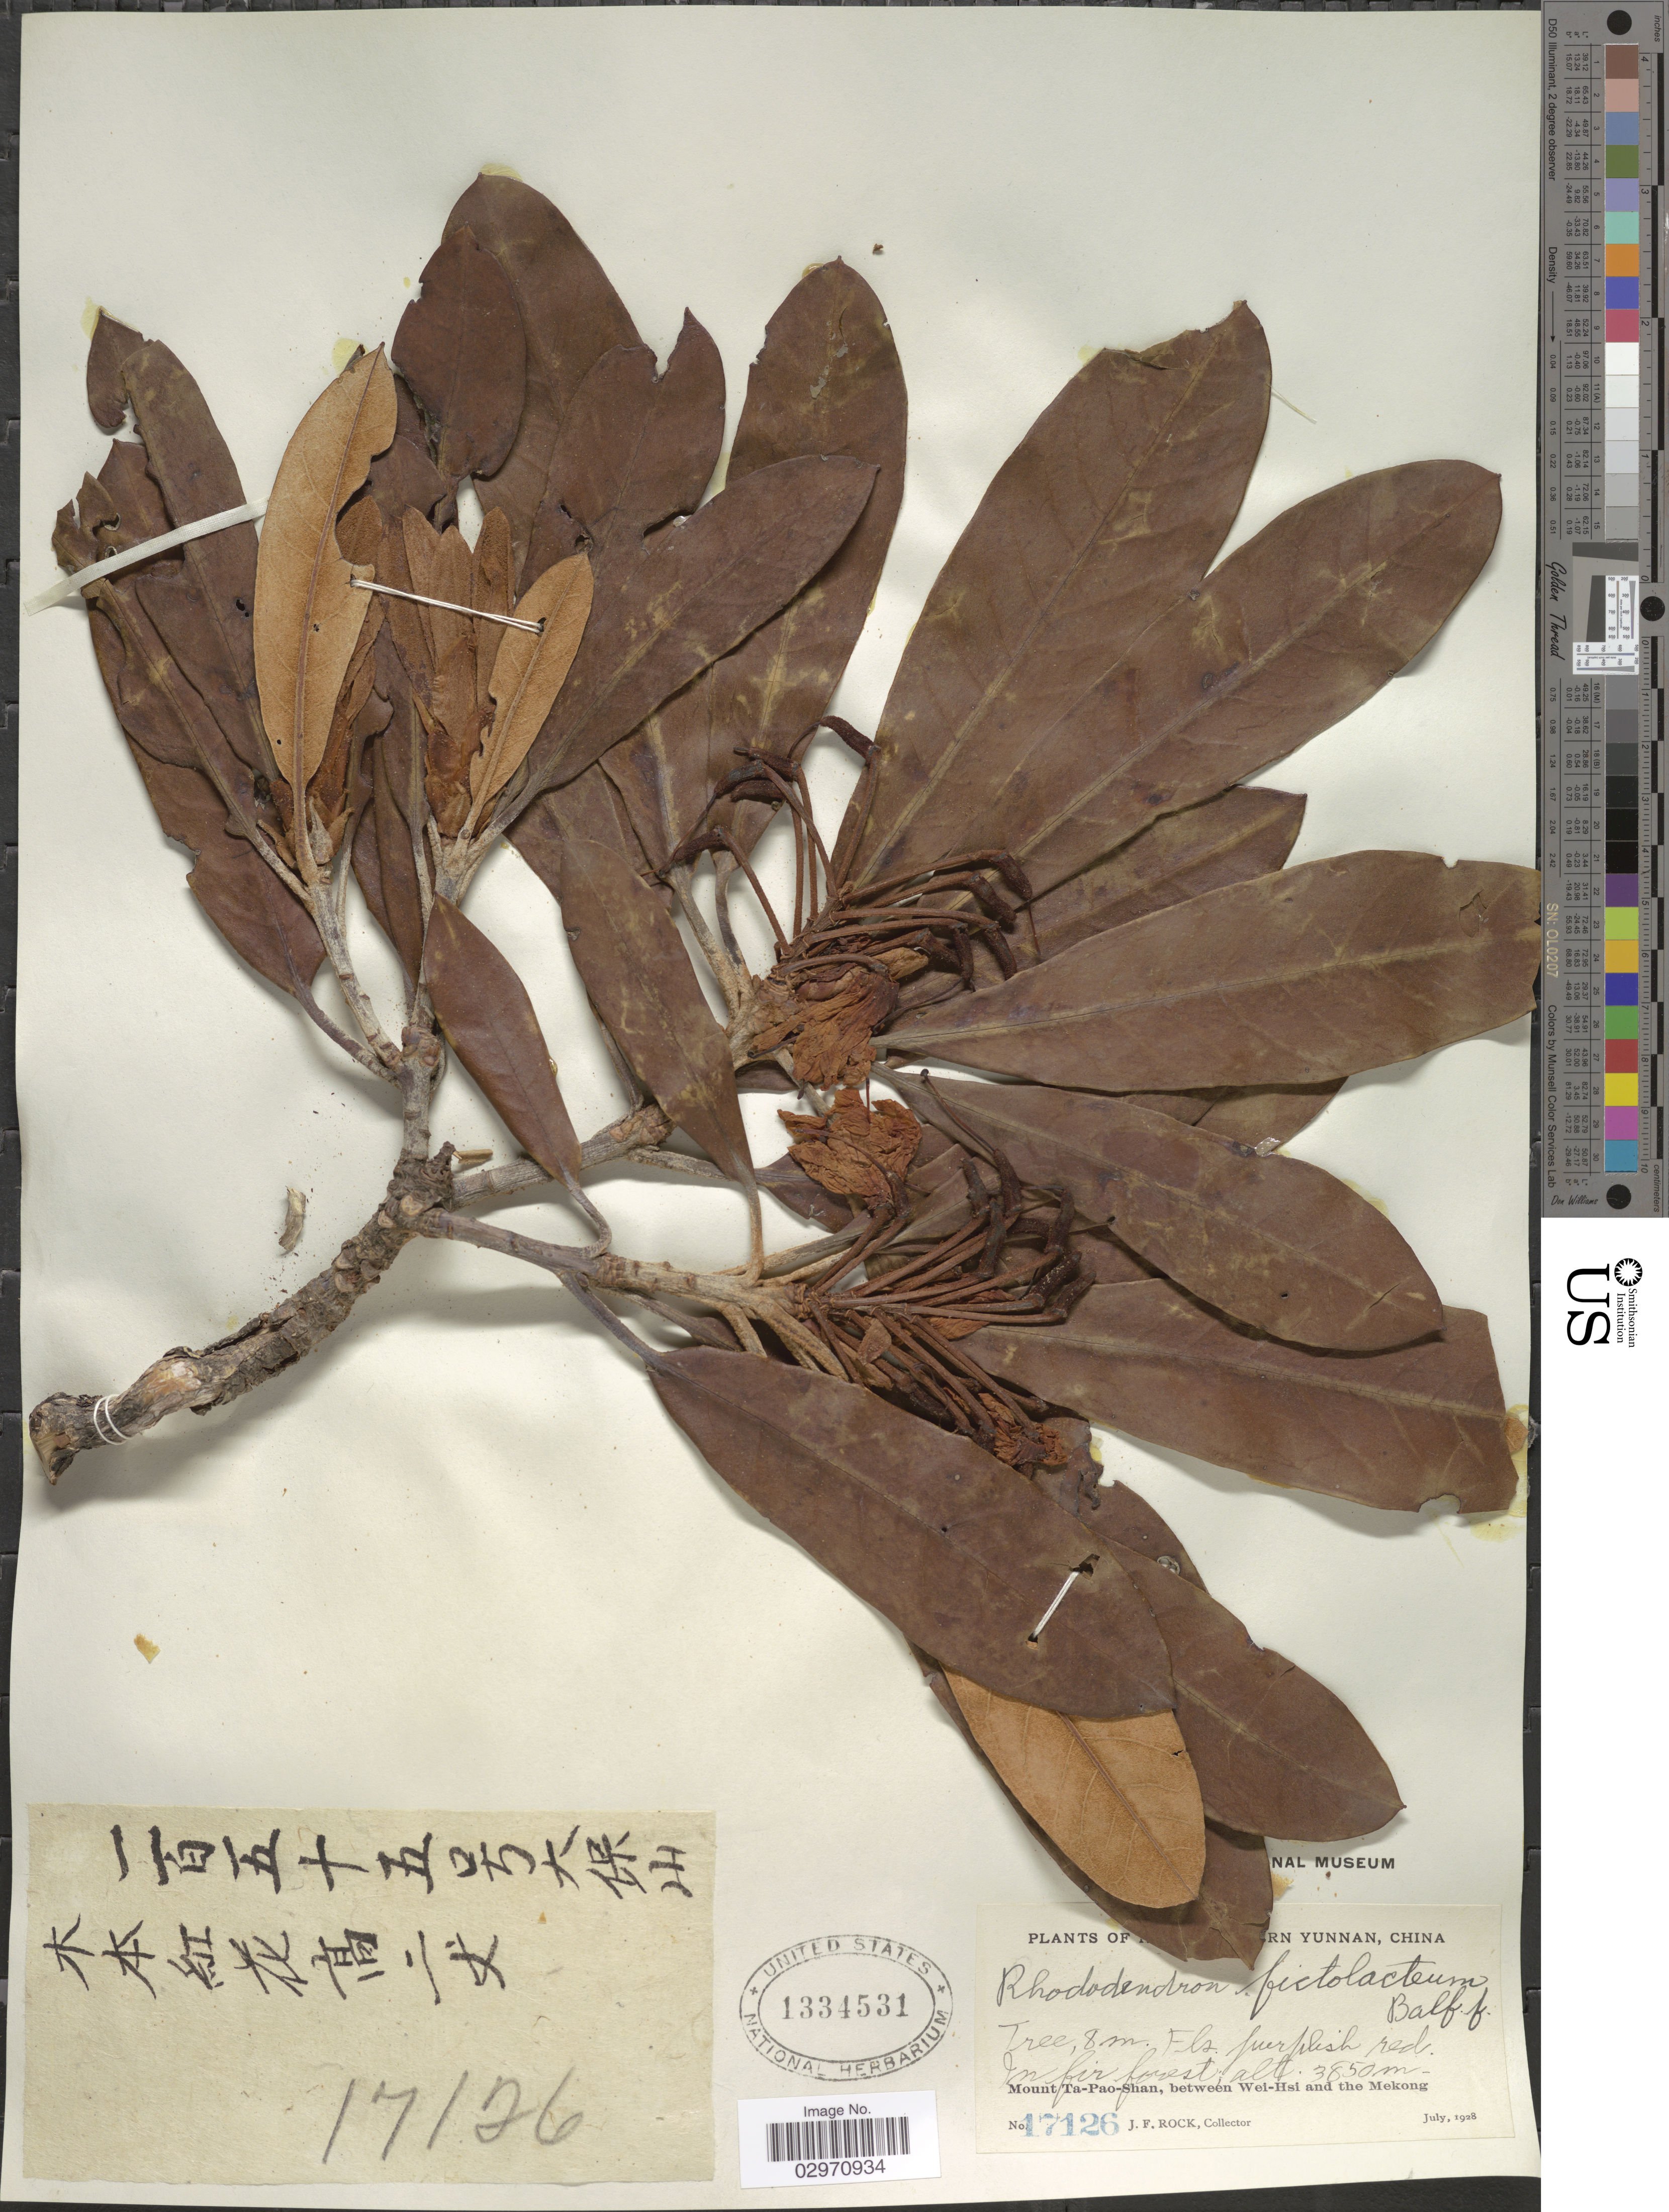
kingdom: Plantae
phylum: Tracheophyta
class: Magnoliopsida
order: Ericales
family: Ericaceae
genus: Rhododendron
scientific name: Rhododendron fictolacteum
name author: Balf. f.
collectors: J. Rock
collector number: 17126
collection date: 1928-07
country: China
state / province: Yunnan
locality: [illegible text]rn Yunnan. Mount Ta-Pao-Shan, between Wei-Hsi and the Mekong.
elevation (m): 3850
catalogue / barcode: US 1334531